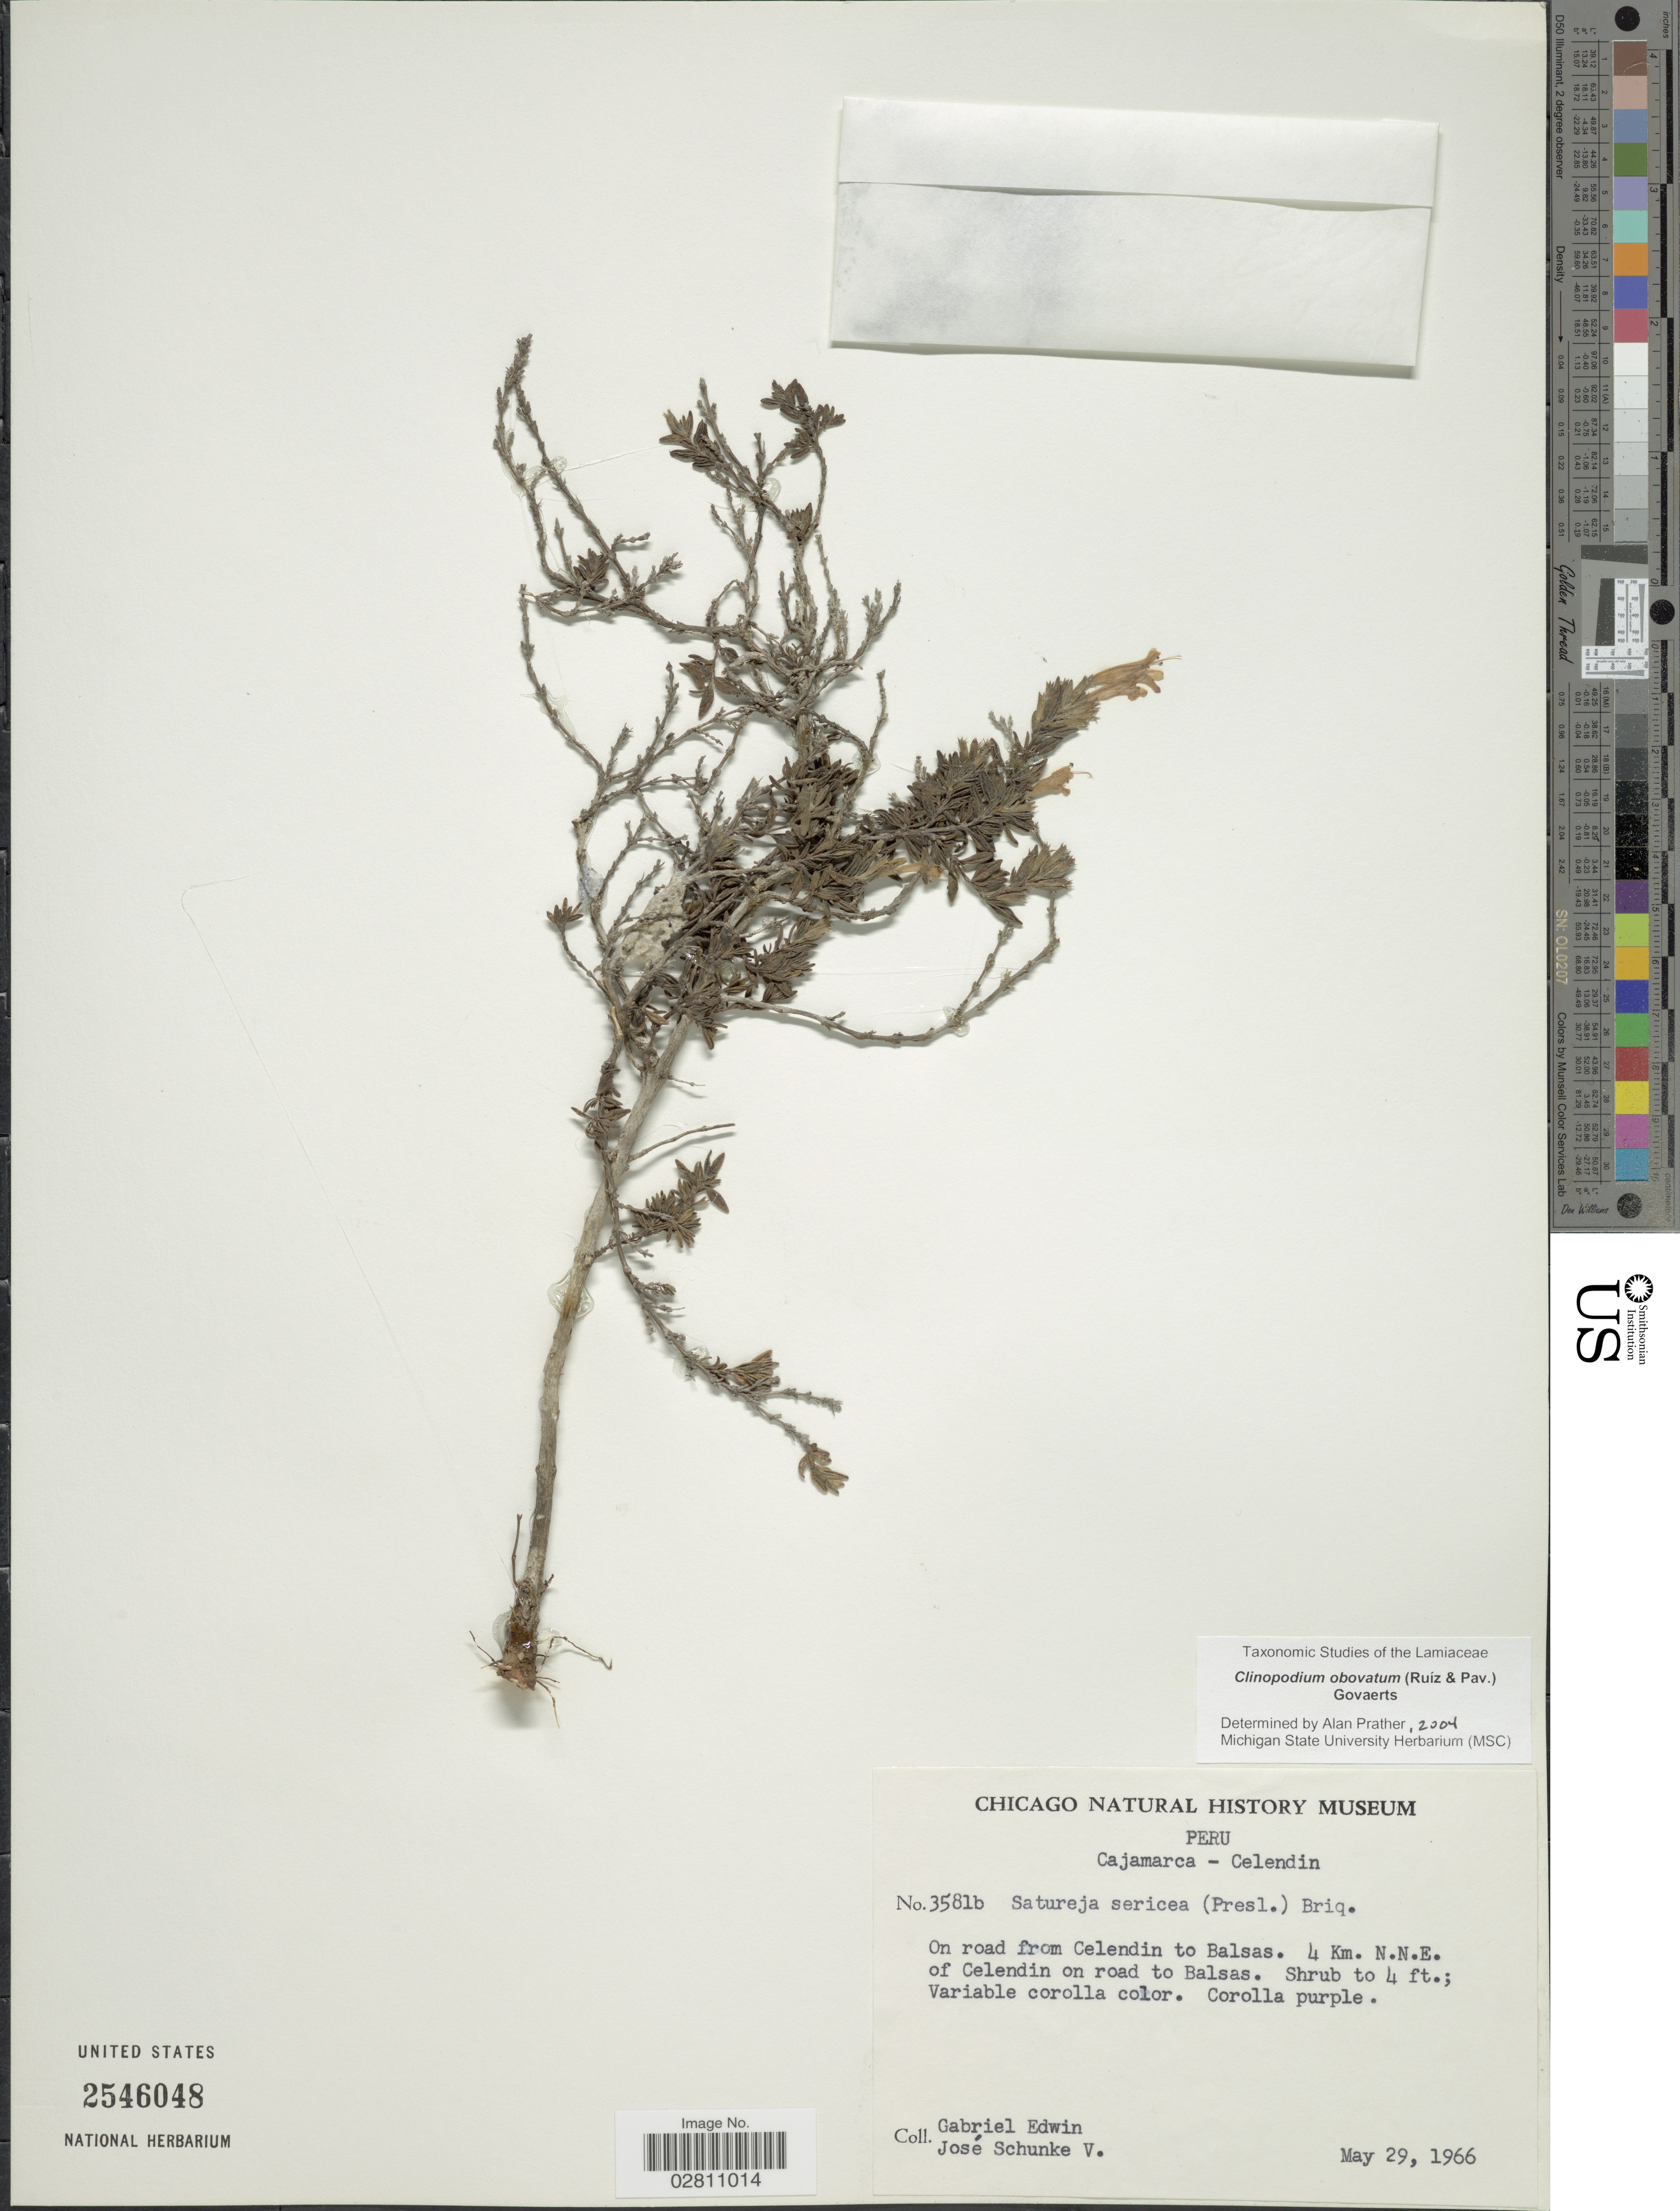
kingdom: Plantae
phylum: Tracheophyta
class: Magnoliopsida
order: Lamiales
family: Lamiaceae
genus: Clinopodium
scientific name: Clinopodium obovatum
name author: (Ruiz & Pav.) Govaerts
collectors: G. Edwin & J. Schunke Vigo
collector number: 3581b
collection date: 1966-05-29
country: Peru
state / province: Cajamarca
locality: Cajamarca - Celendin, On road from Celendin to Balsas, 4 Km. N.N.E. of Celendin on road to Balsas.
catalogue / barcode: US 2546048